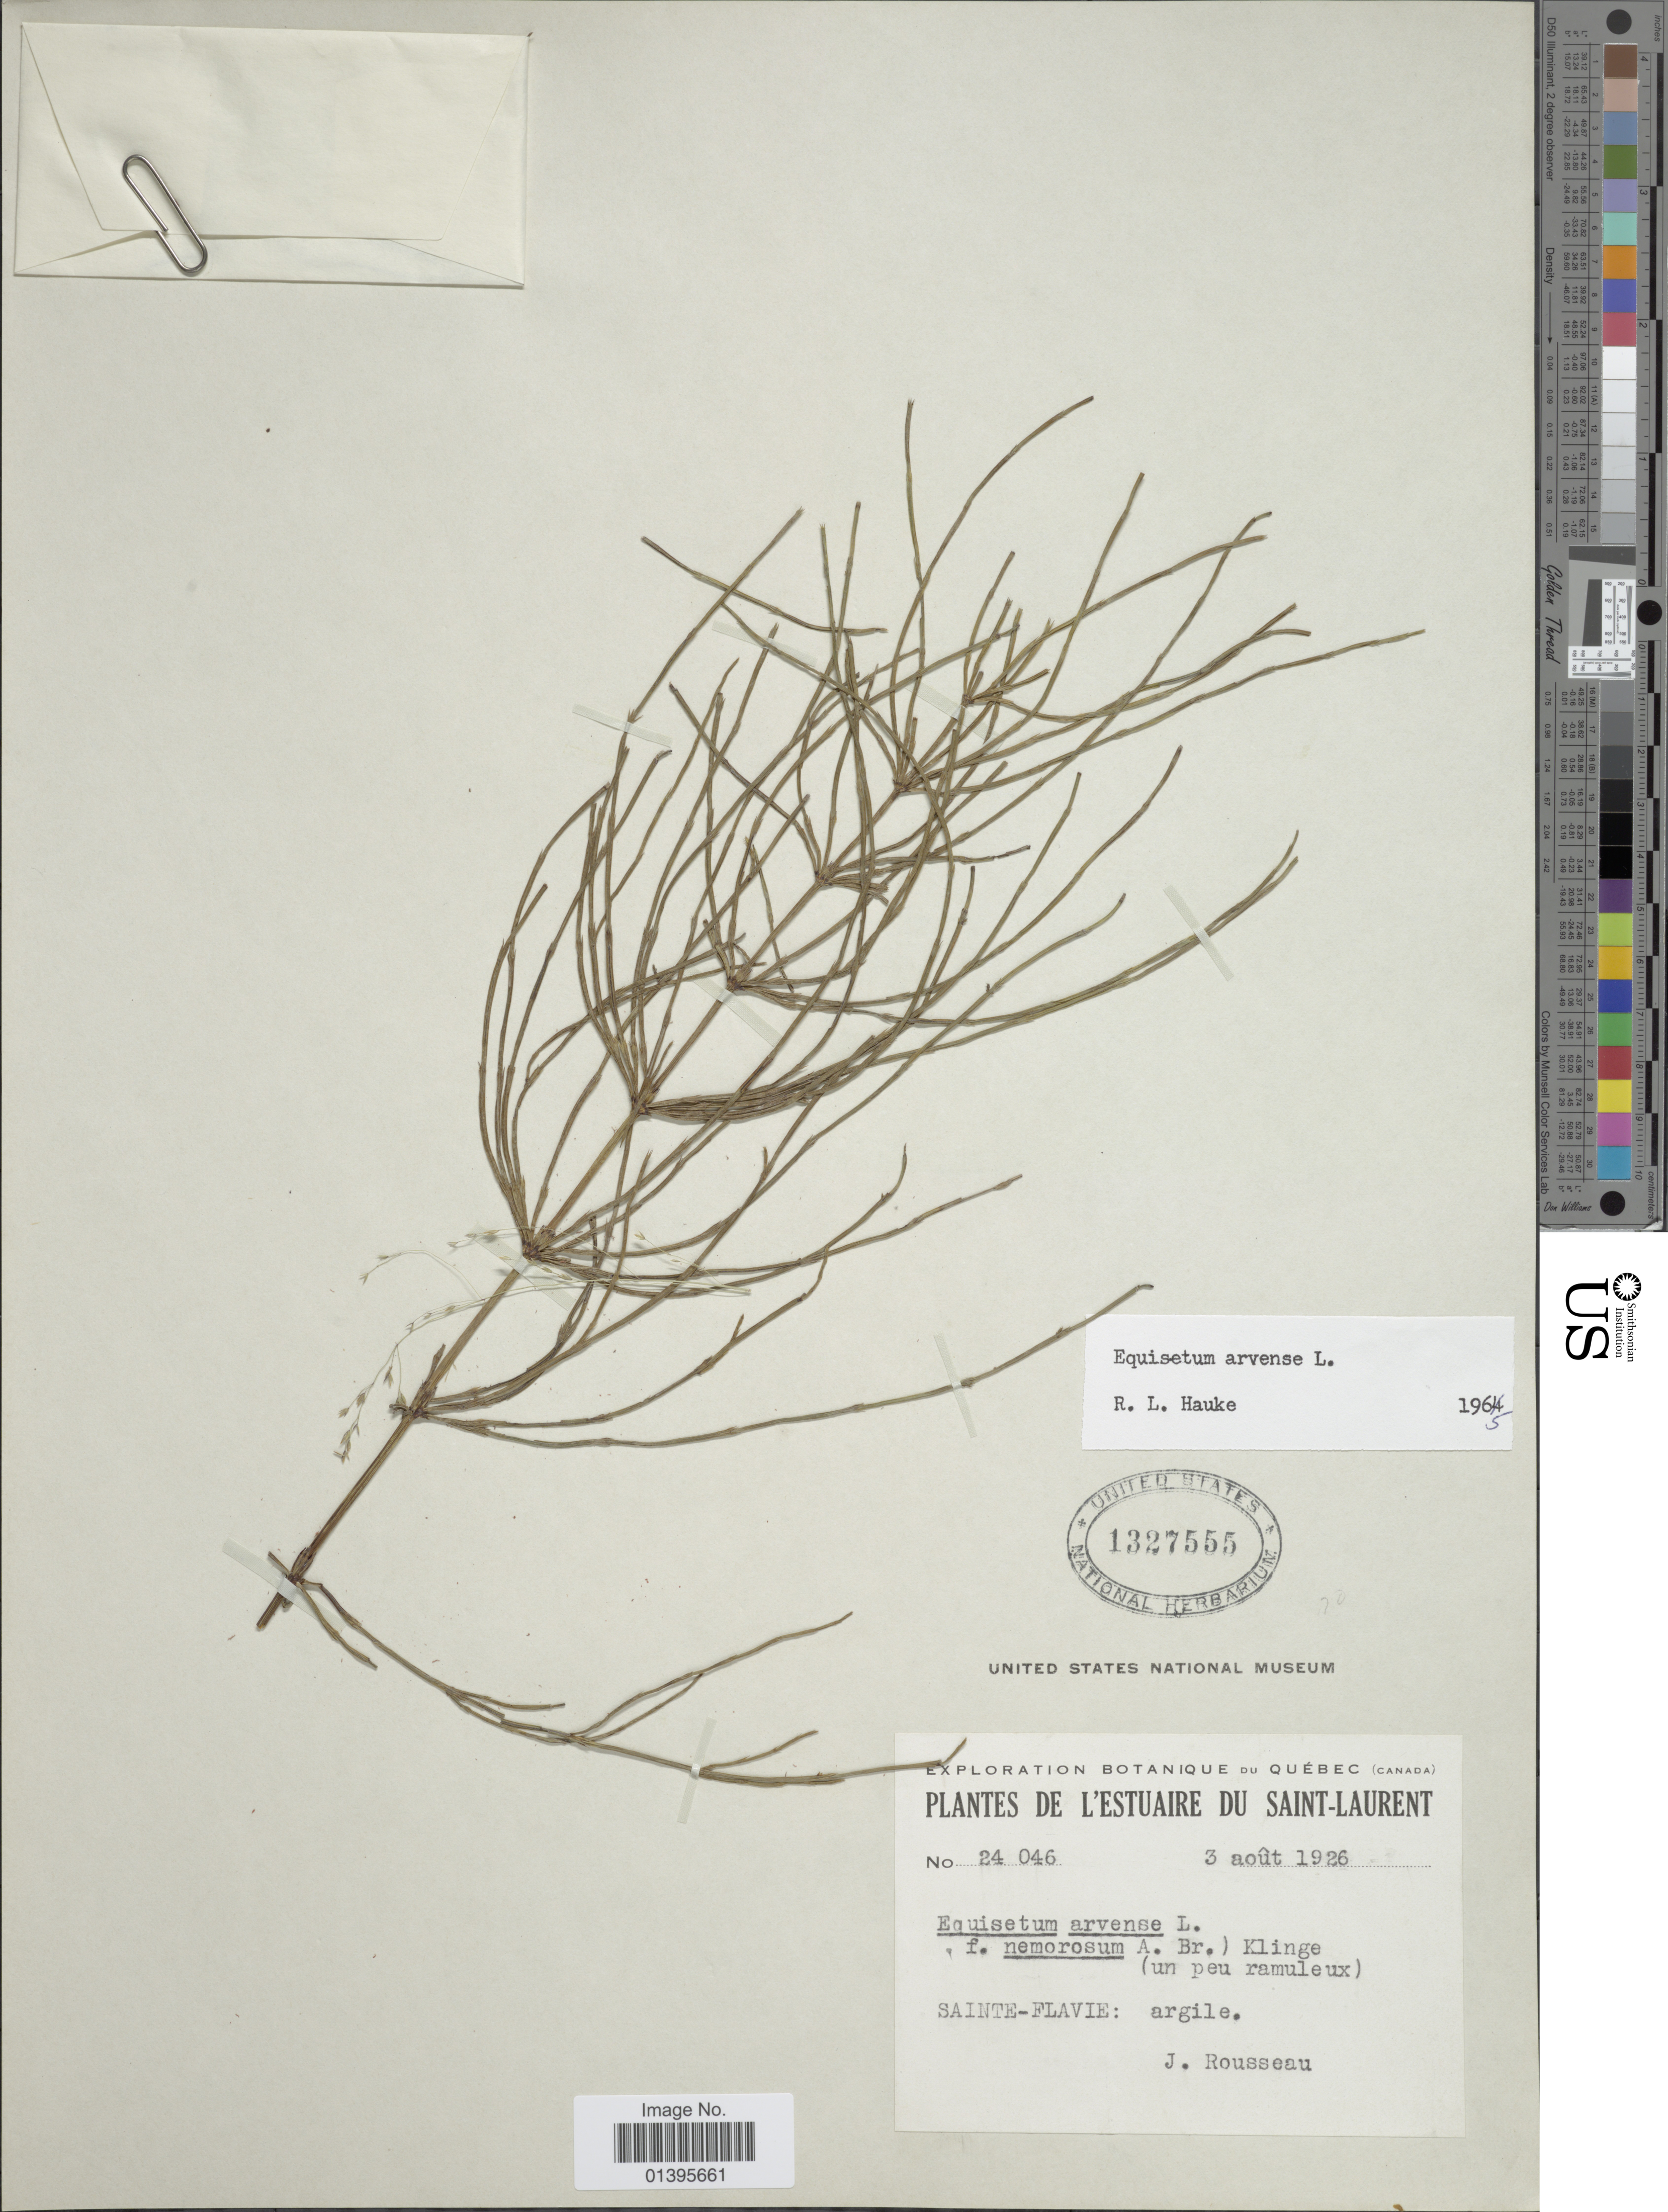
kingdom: Plantae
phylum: Tracheophyta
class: Polypodiopsida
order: Equisetales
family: Equisetaceae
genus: Equisetum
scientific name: Equisetum arvense var. nemorosum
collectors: J. Rousseau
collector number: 24046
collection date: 1926-08-03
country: Canada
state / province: Quebec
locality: Plantes de L'Estuaire Du Saint-Laurent. Sainte-Flavie: argile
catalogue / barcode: US 1327555